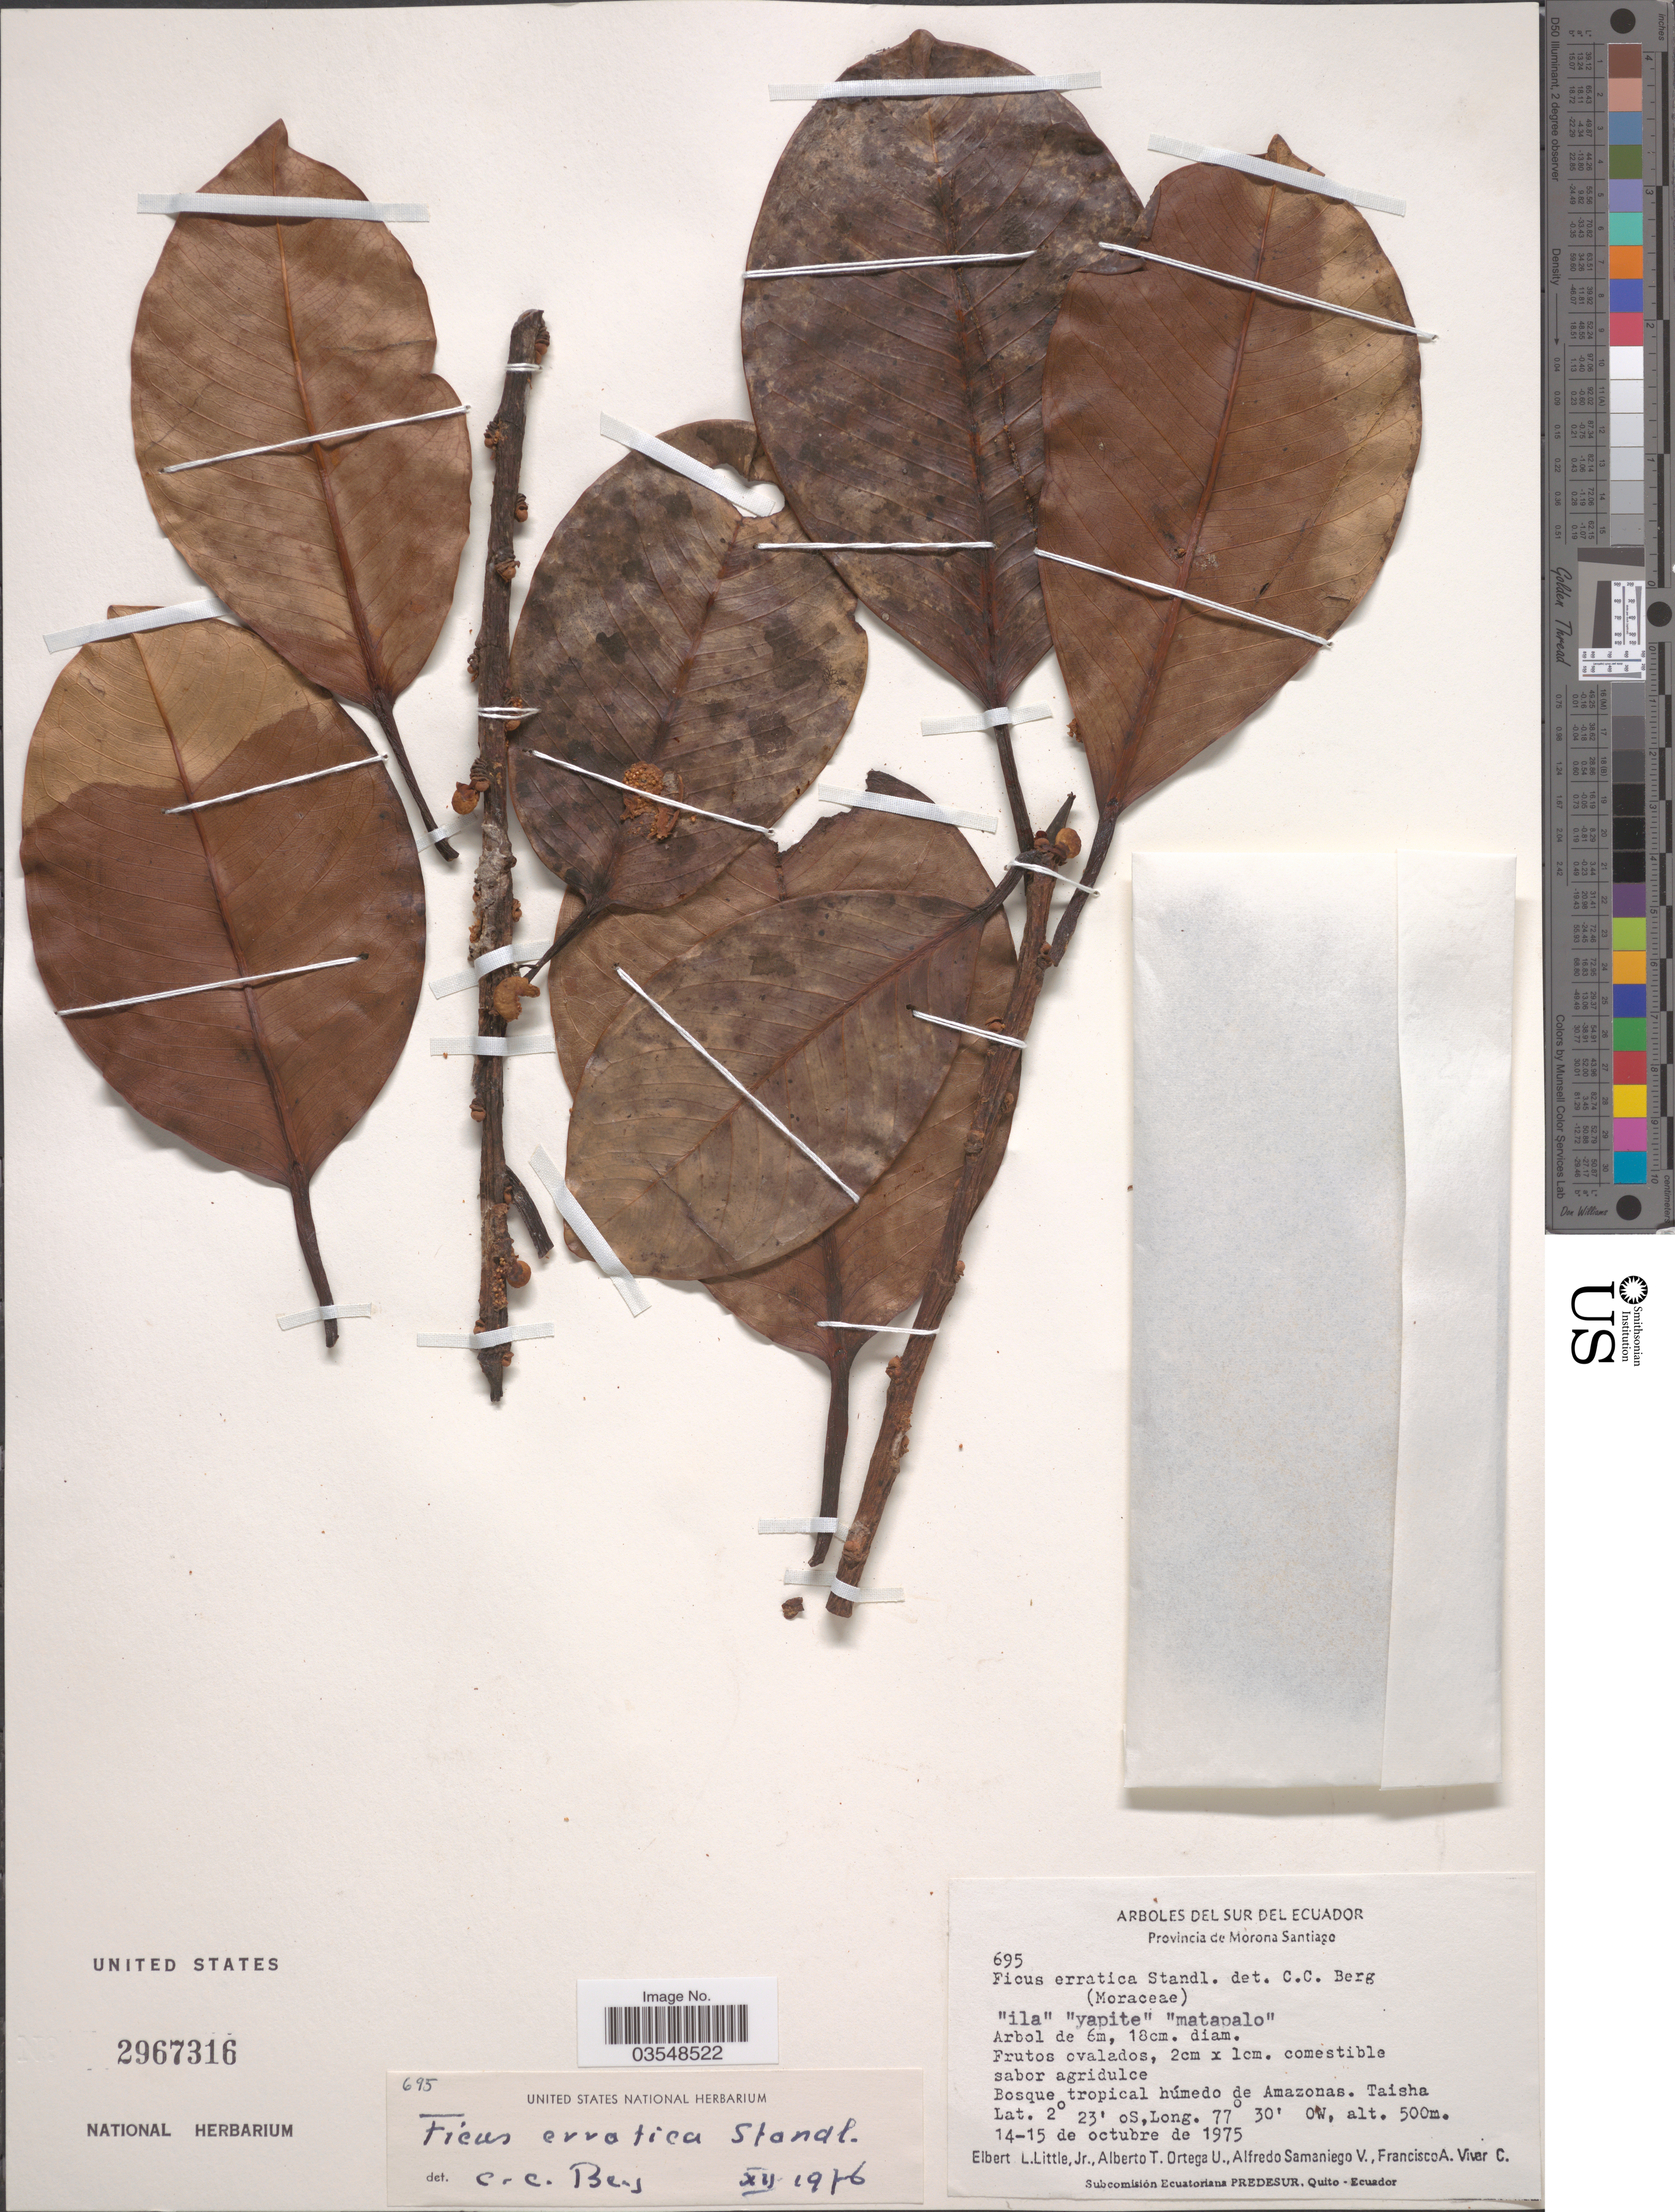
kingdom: Plantae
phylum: Tracheophyta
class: Magnoliopsida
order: Rosales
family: Moraceae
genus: Ficus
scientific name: Ficus guianensis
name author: Desv. ex Ham.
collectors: E. L. Little, A. T. Ortega U., A. V. Samaniego & F. A. Vivar C.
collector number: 695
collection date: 1975-10-14/1975-10-15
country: Ecuador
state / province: Morona-Santiago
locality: Del Sur Del Ecuador. Bosque tropical húmedo de Amazonas. Taisha.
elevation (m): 500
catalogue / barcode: US 2967316